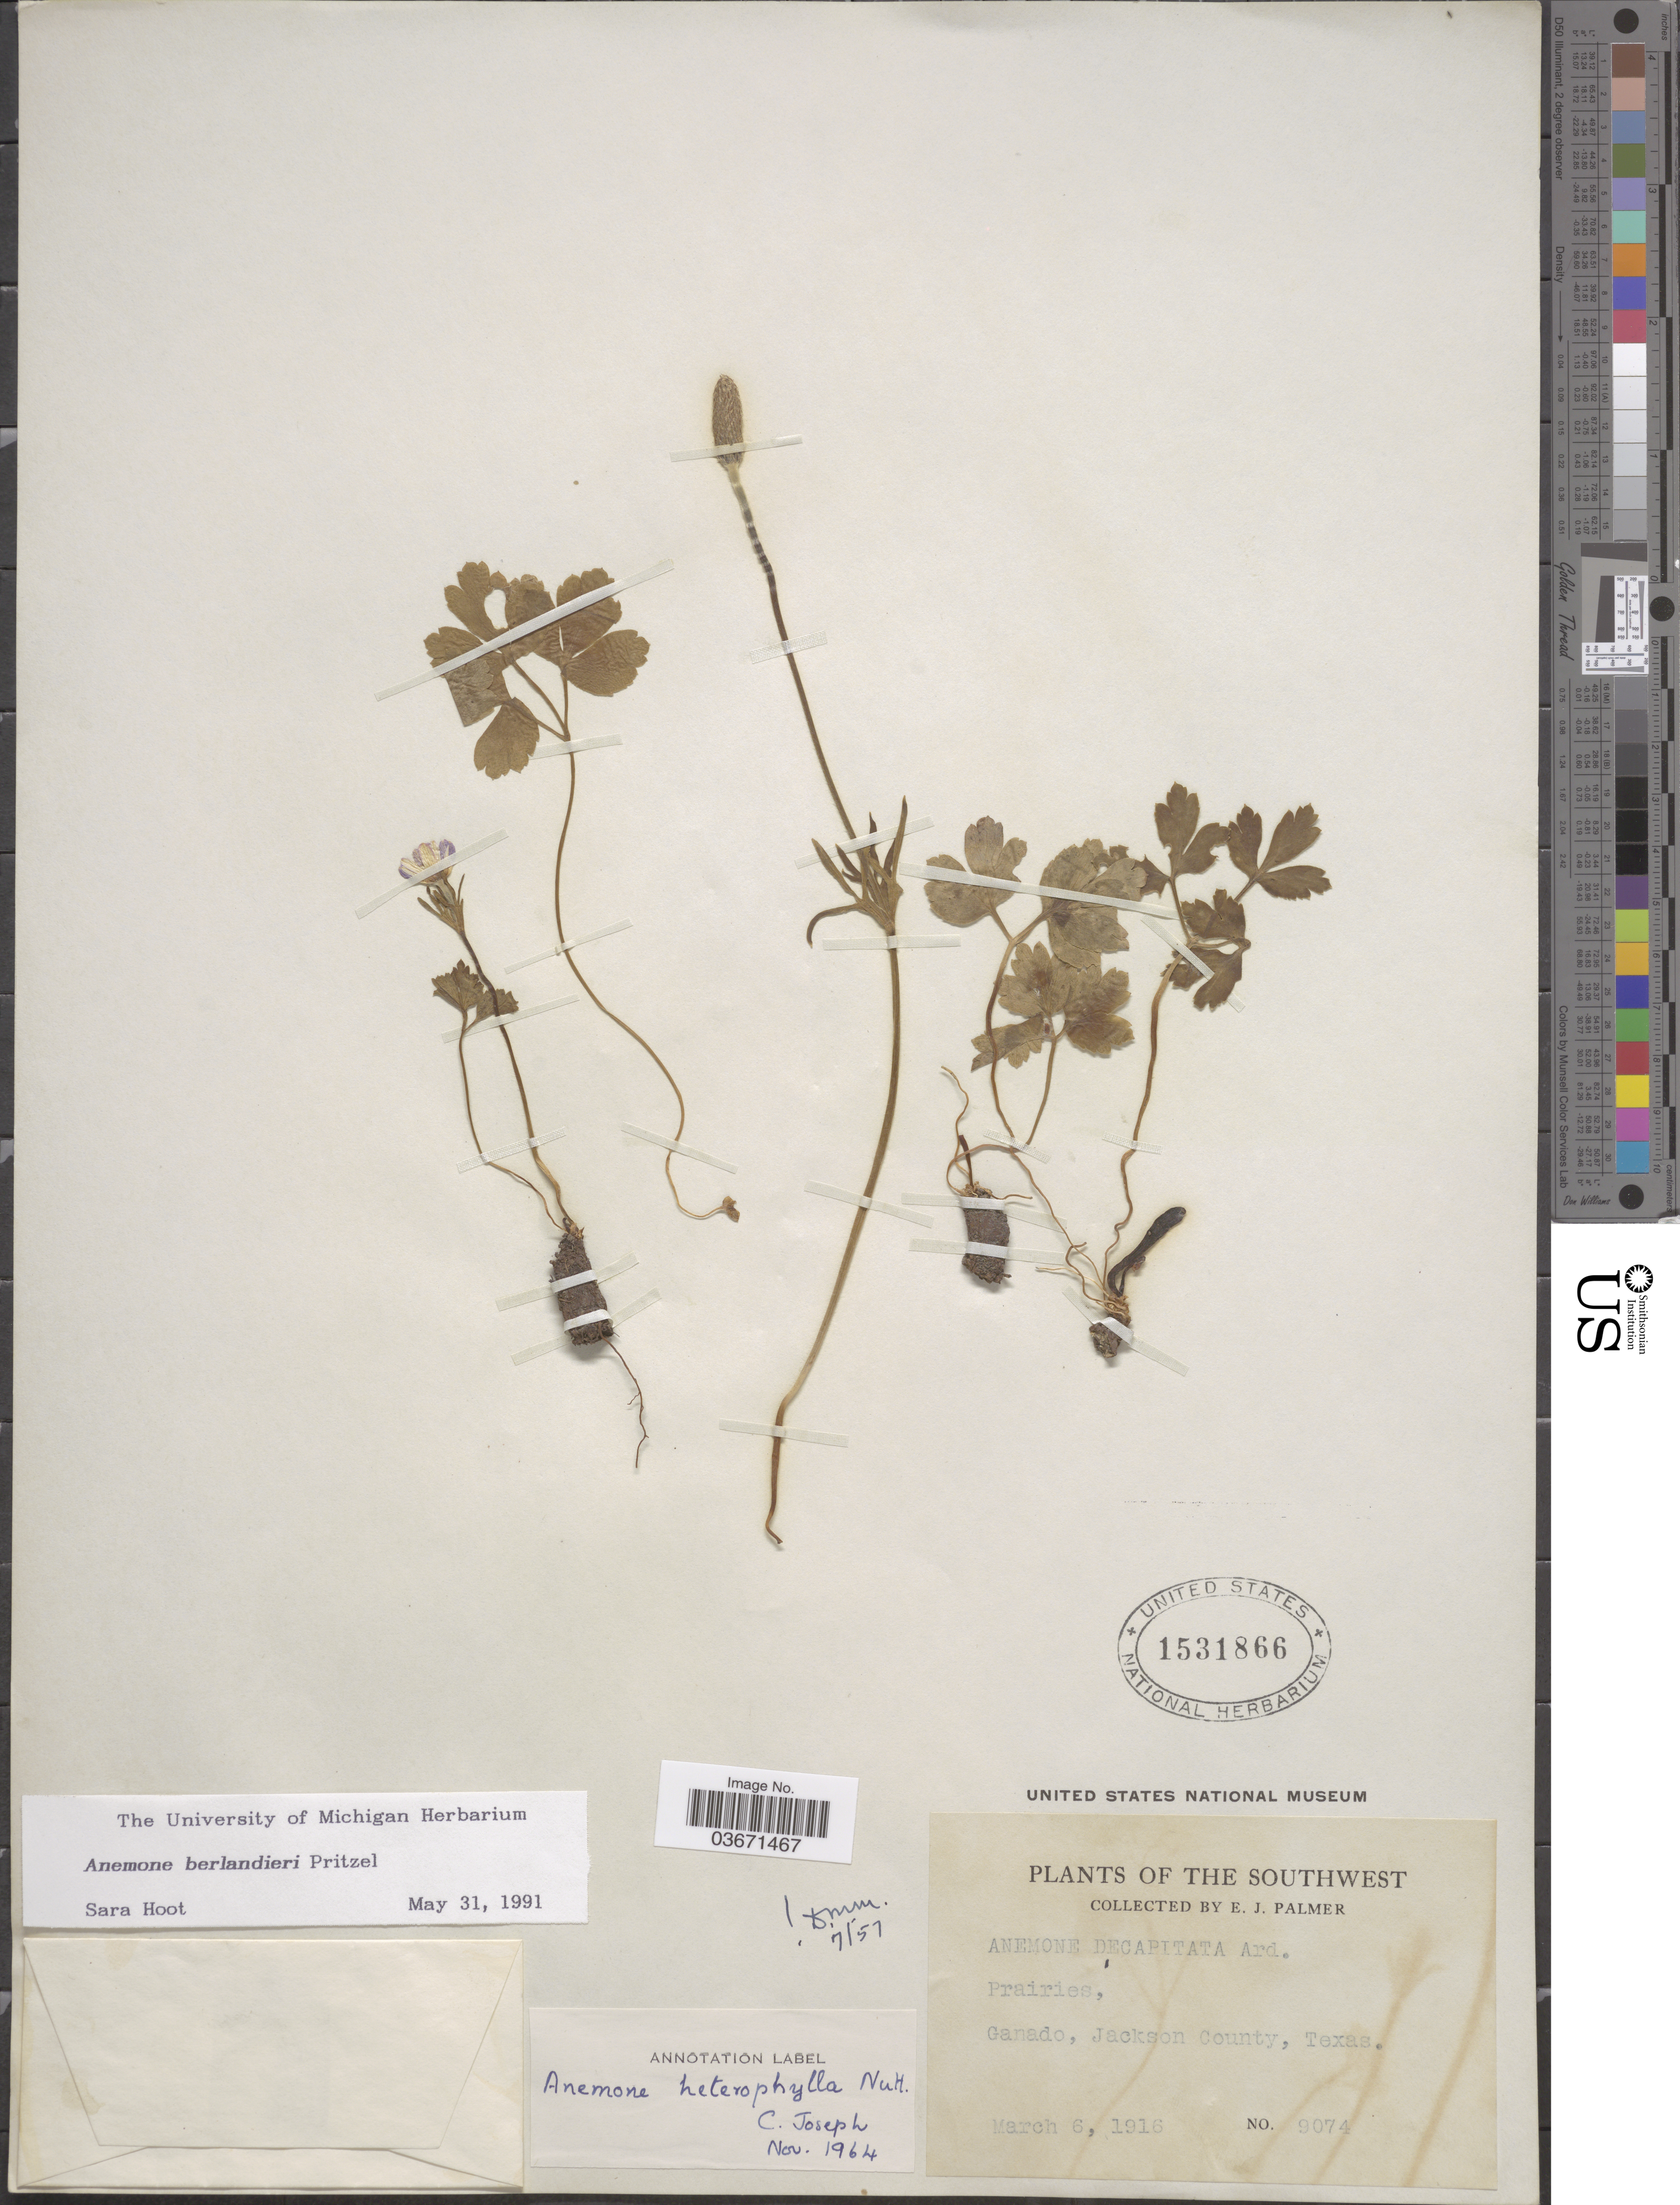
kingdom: Plantae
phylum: Tracheophyta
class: Magnoliopsida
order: Ranunculales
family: Ranunculaceae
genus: Anemone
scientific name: Anemone berlandieri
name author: E. Pritz.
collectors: E. J. Palmer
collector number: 9074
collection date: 1916-03-06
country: United States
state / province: Texas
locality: The Southwest. Ganado, Jackson County.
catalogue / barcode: US 1531866